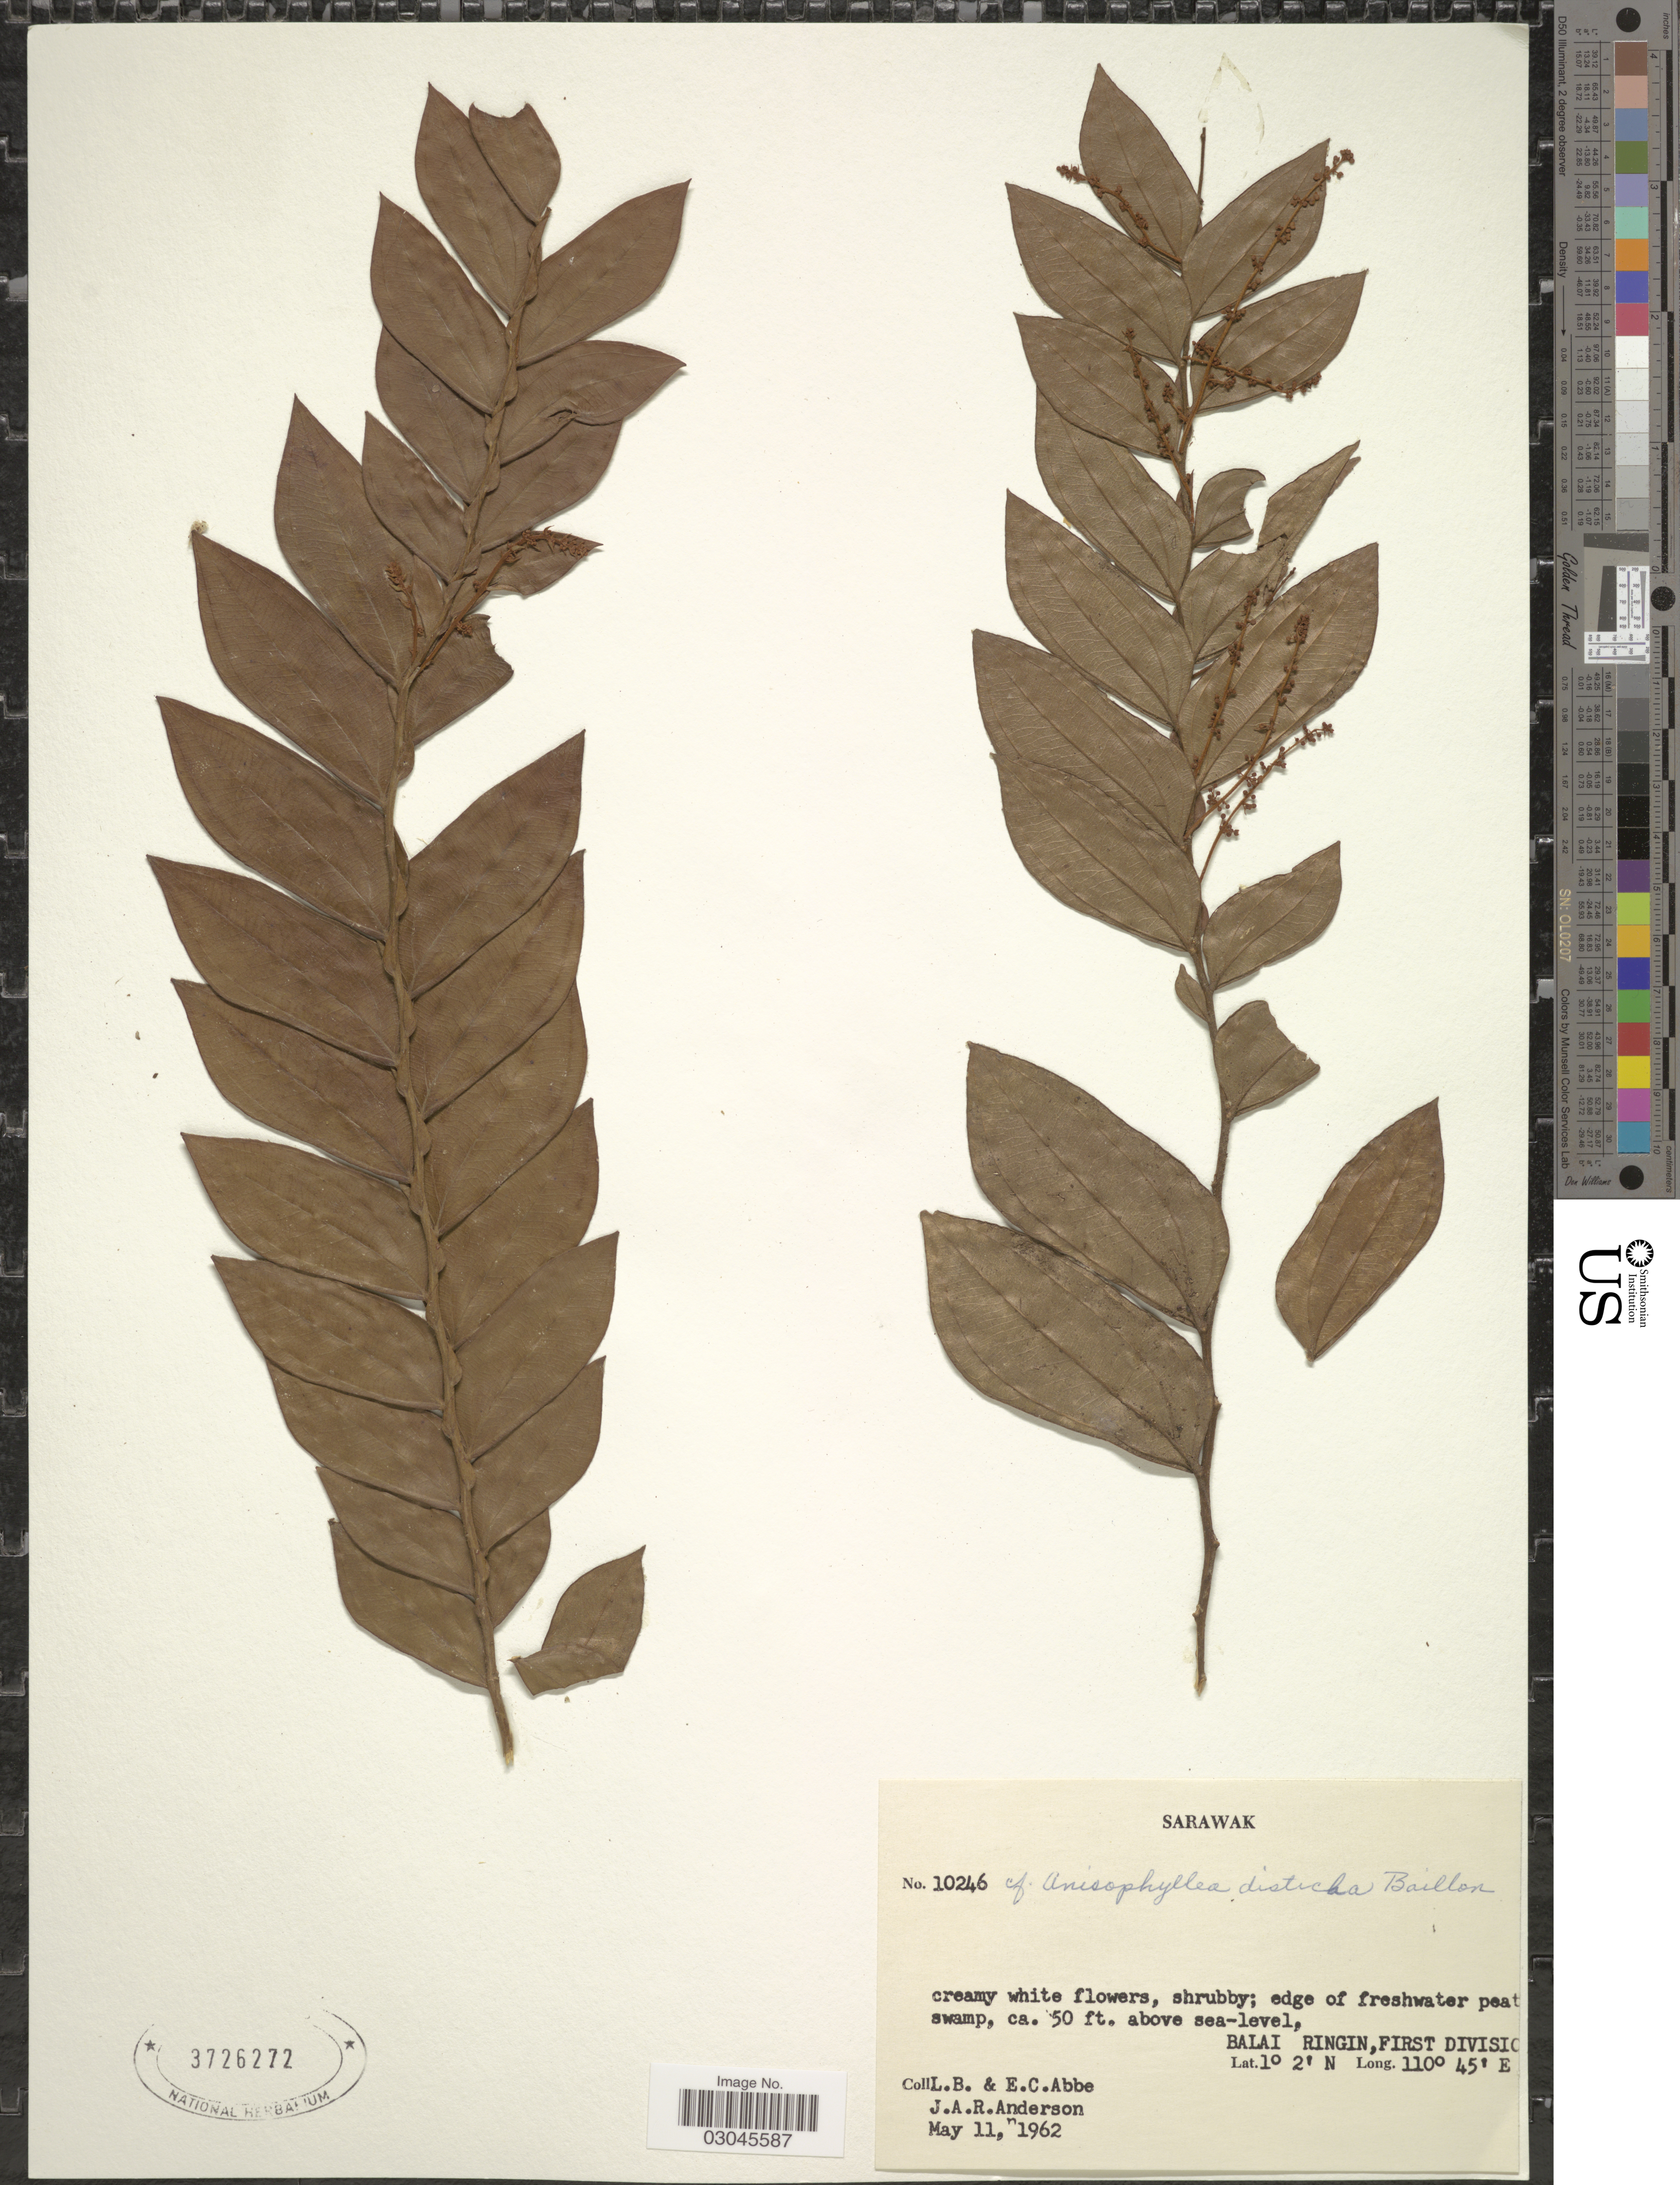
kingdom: Plantae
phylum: Tracheophyta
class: Magnoliopsida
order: Cucurbitales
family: Anisophylleaceae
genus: Anisophyllea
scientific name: Anisophyllea disticha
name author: (Jack) Baill.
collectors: L. B. Abbe, E. C. Abbe & J. A. R. Anderson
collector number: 10246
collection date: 1962-05-11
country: Malaysia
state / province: Sarawak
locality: Balai Ringin, First Division.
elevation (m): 15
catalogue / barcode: US 3726272